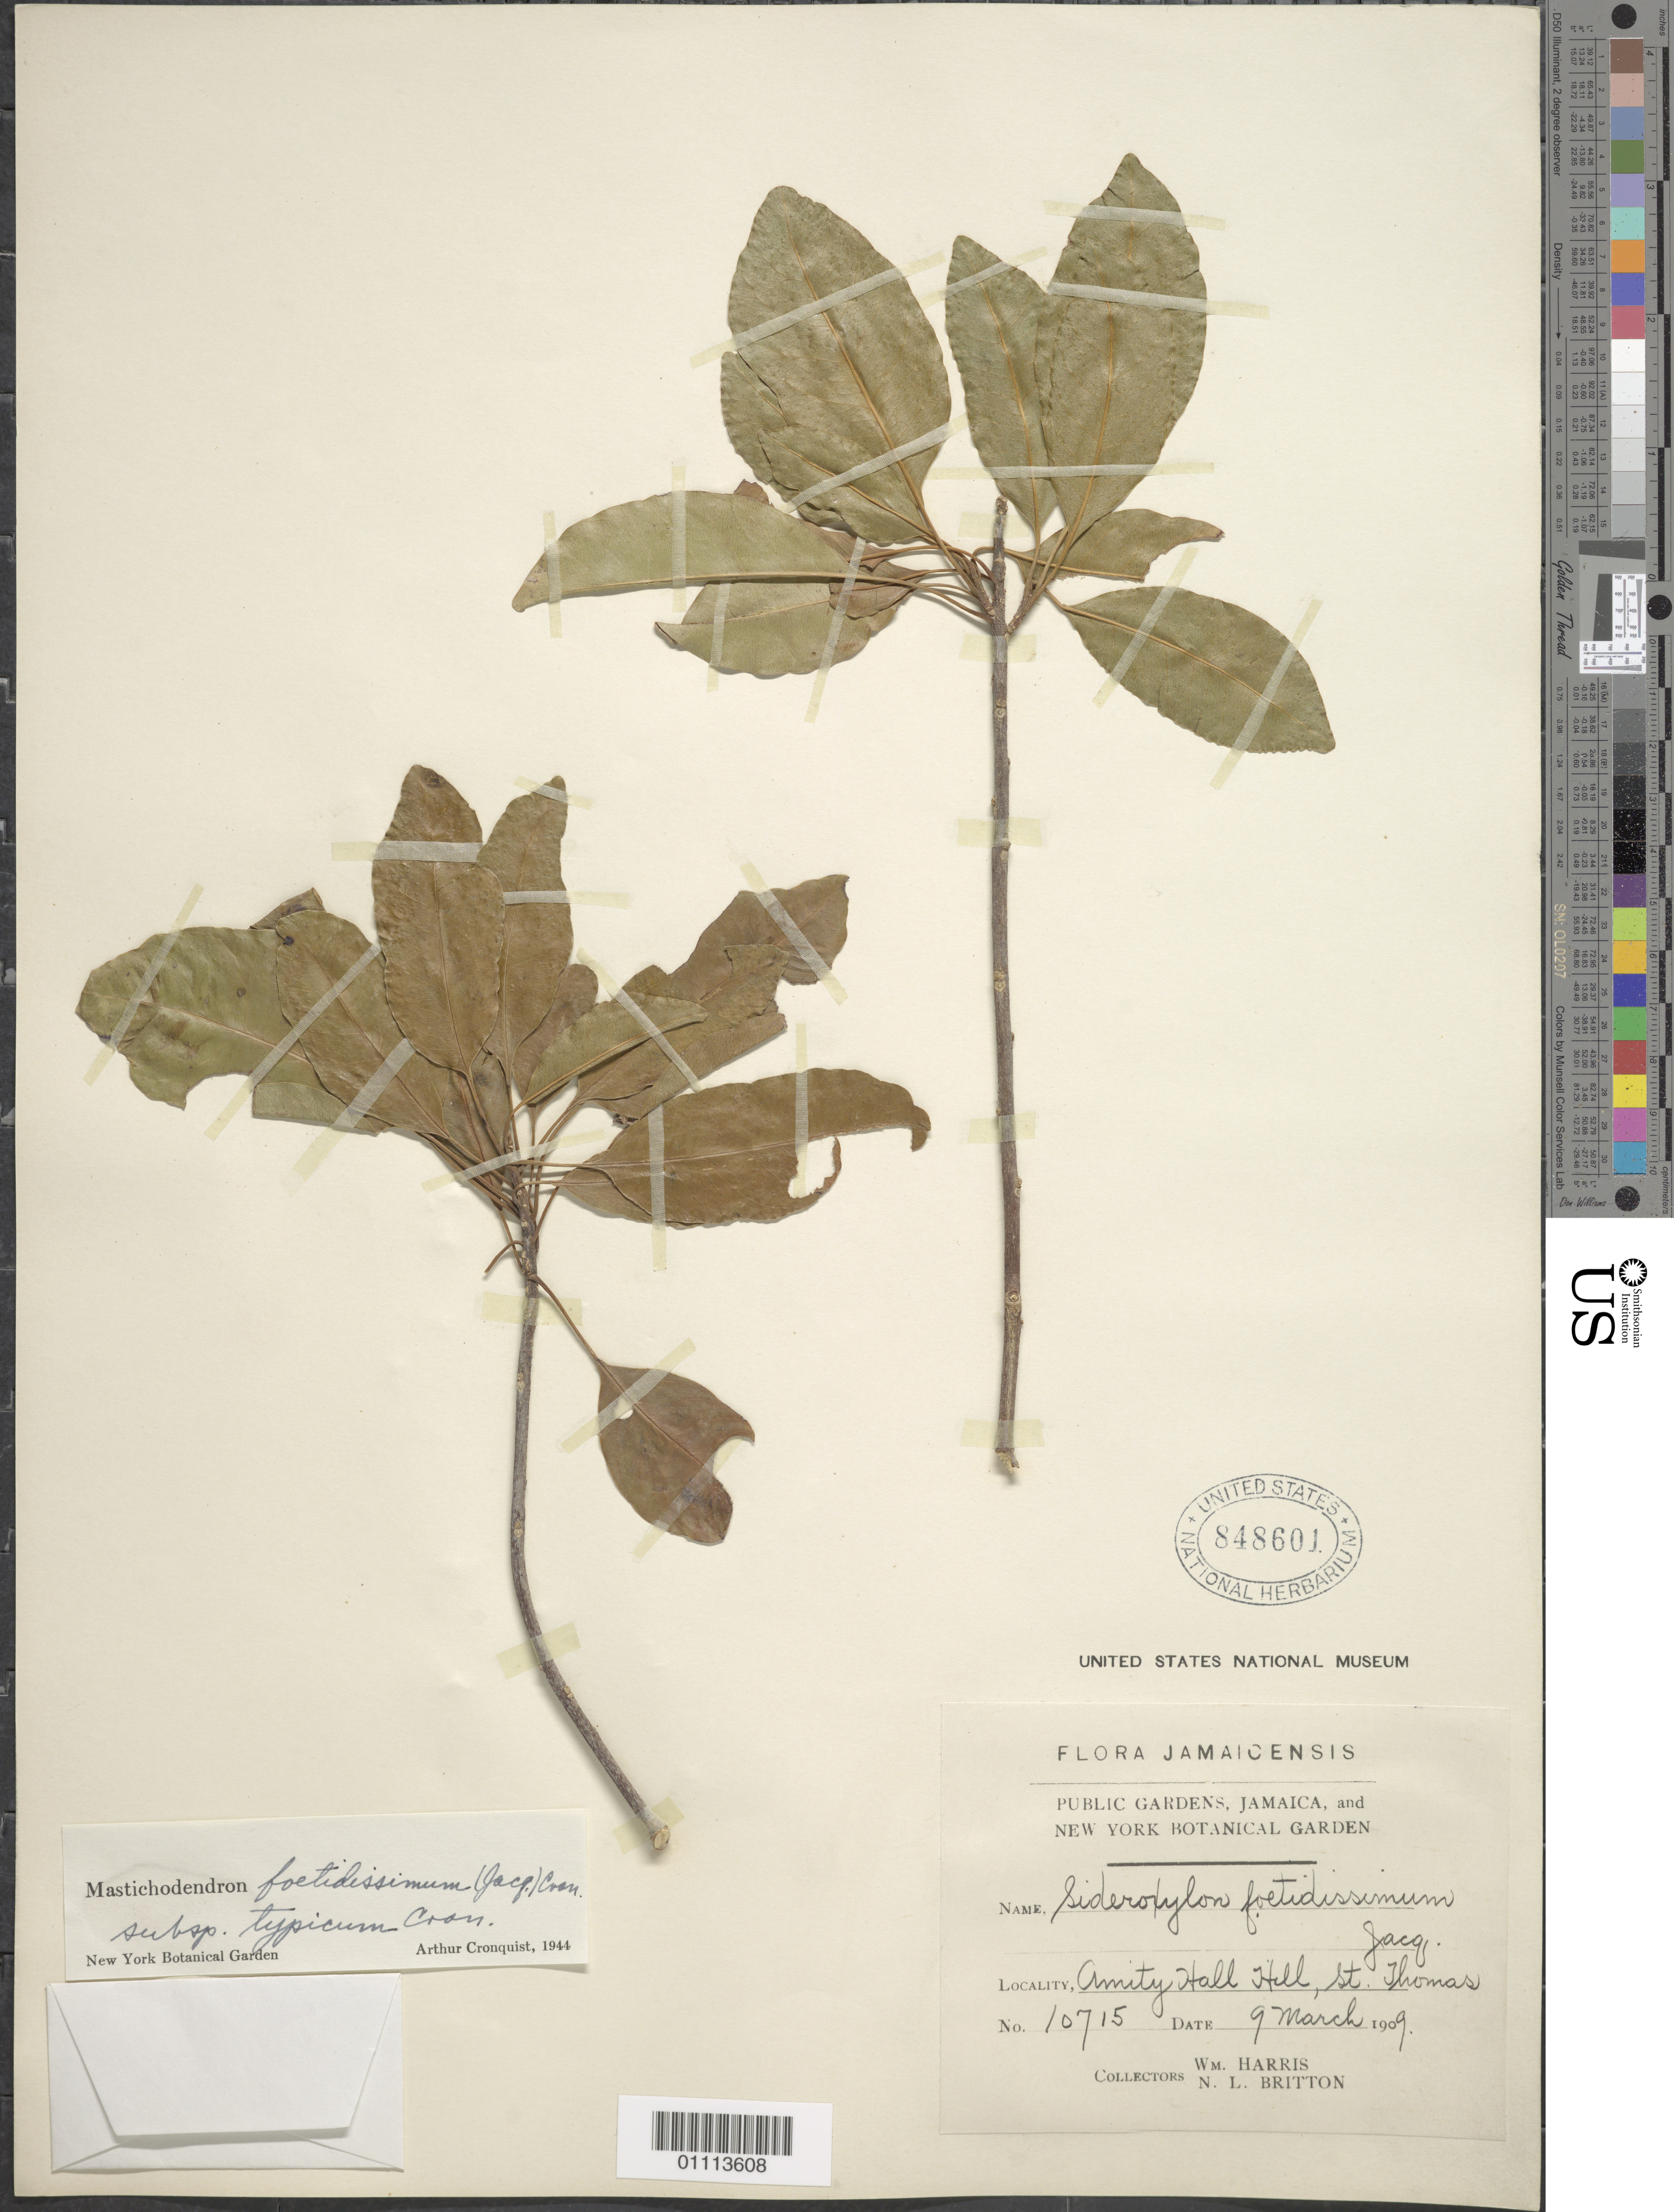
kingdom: Plantae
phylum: Tracheophyta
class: Magnoliopsida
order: Ericales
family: Sapotaceae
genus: Sideroxylon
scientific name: Sideroxylon foetidissimum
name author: Jacq.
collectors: W. Harris & N. Britton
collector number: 10715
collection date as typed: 09 Mar 1909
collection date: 1909-03-09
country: Jamaica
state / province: Saint Thomas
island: Jamaica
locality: Amity Hall Hill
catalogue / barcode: US 848601